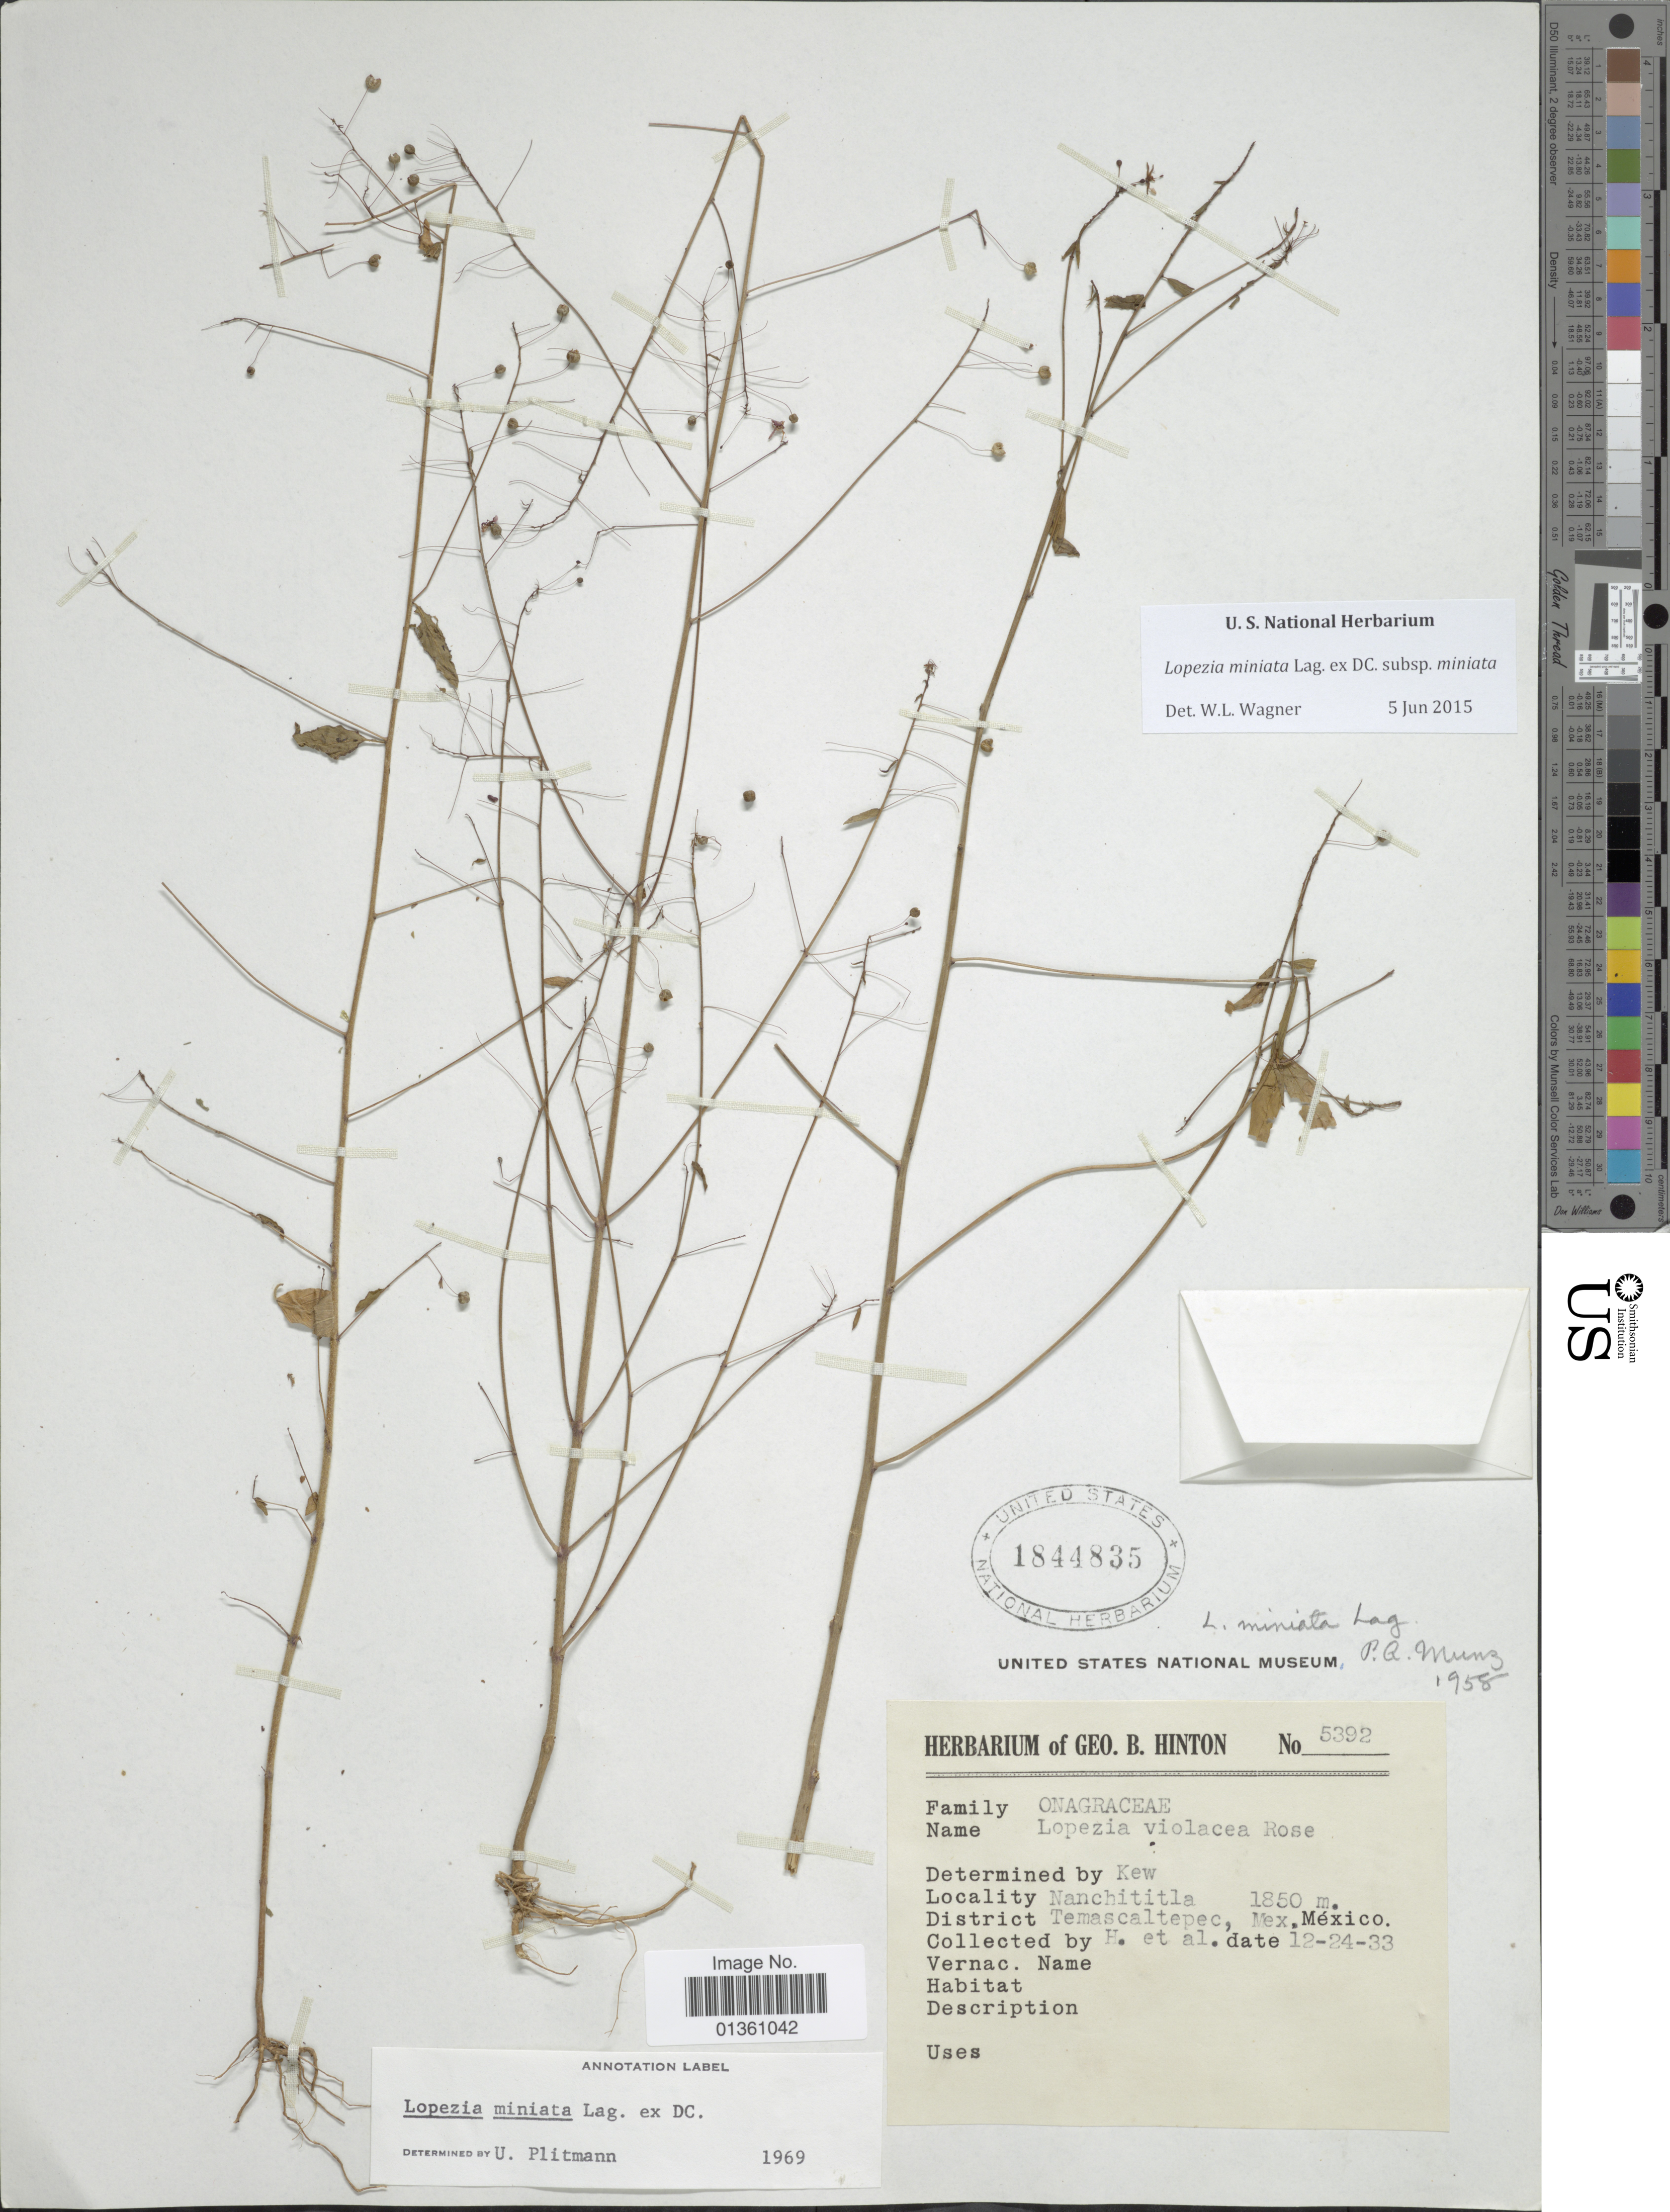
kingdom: Plantae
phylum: Tracheophyta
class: Magnoliopsida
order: Myrtales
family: Onagraceae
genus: Lopezia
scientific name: Lopezia miniata subsp. miniata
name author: Lag. ex DC.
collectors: G. B. Hinton & et al.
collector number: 5392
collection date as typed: Transcribed d/m/y: 24/12/33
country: Mexico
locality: Nanchititla. District Temascaltepec, Mex.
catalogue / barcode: US 1844835